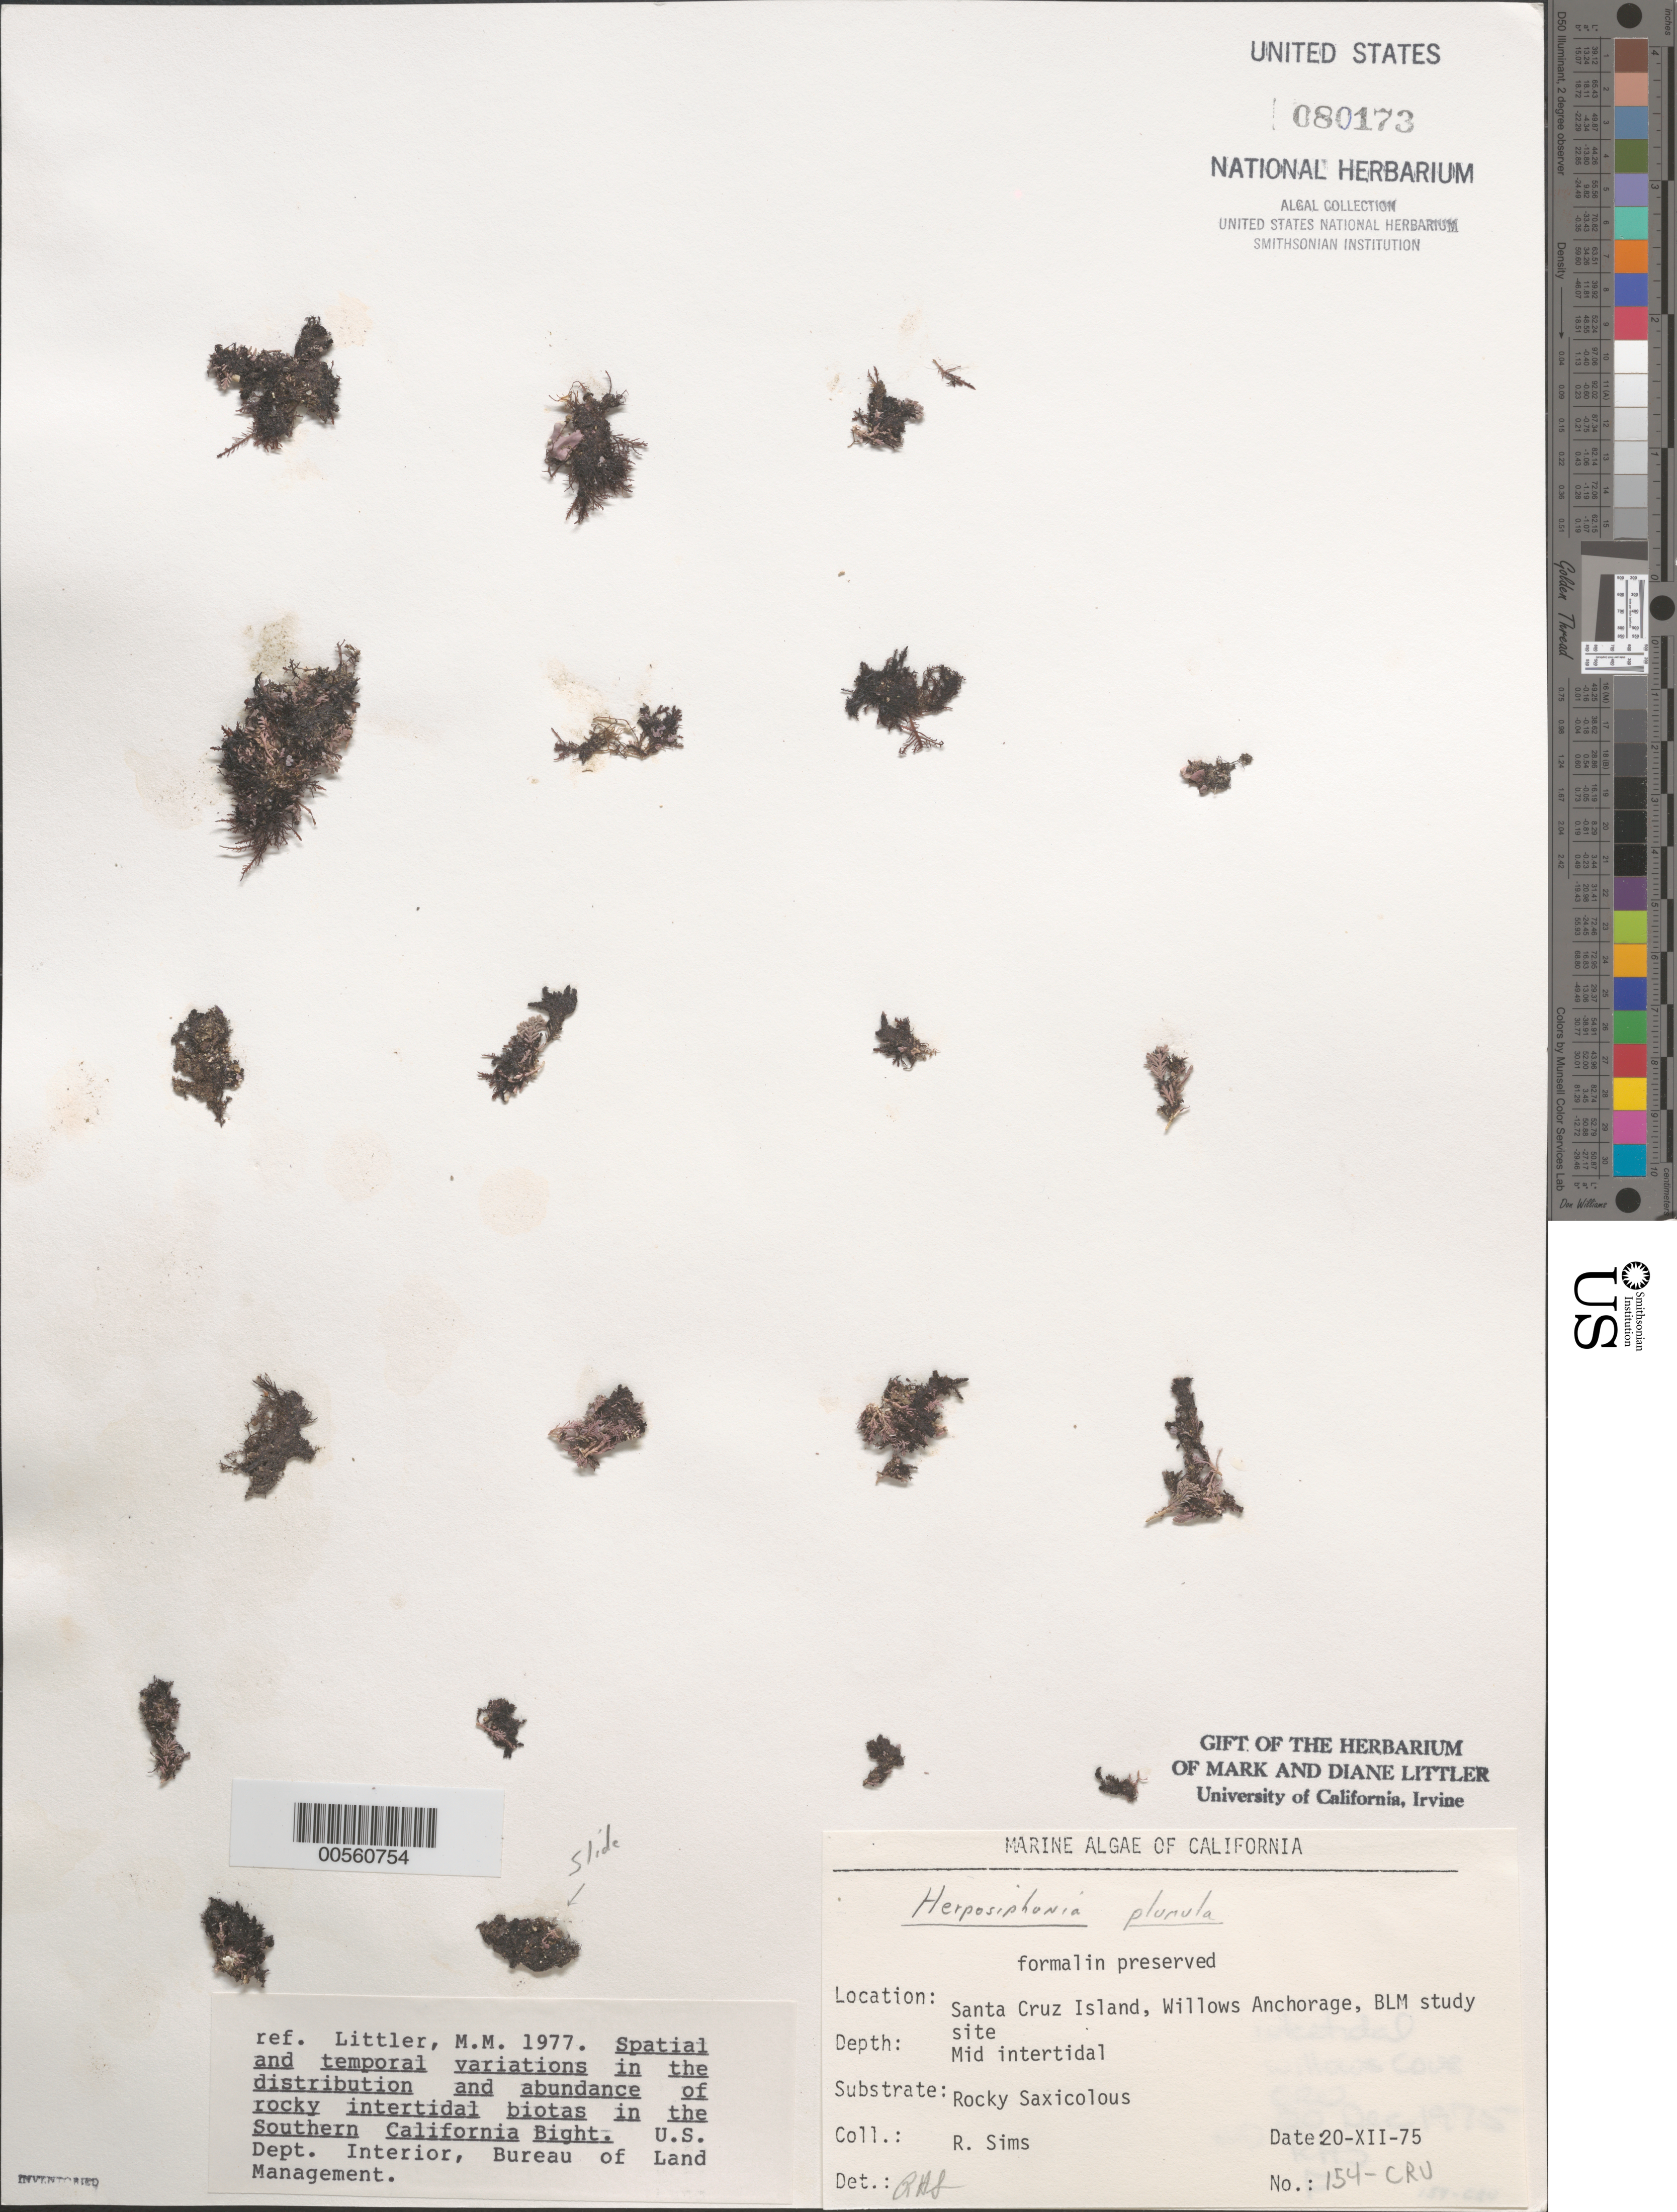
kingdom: Plantae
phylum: Rhodophyta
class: Florideophyceae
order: Ceramiales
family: Rhodomelaceae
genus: Herposiphonia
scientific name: Herposiphonia plumula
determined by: Sims, Robert H.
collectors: R. H. Sims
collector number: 154-cru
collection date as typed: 20 Dec 1975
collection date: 1975-12-20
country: United States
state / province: California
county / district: Santa Barbara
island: Santa Cruz Island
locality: Willows Anchorage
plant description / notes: BLM-SOCALBIGHT Rocky Intertidal Survey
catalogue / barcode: US 80173